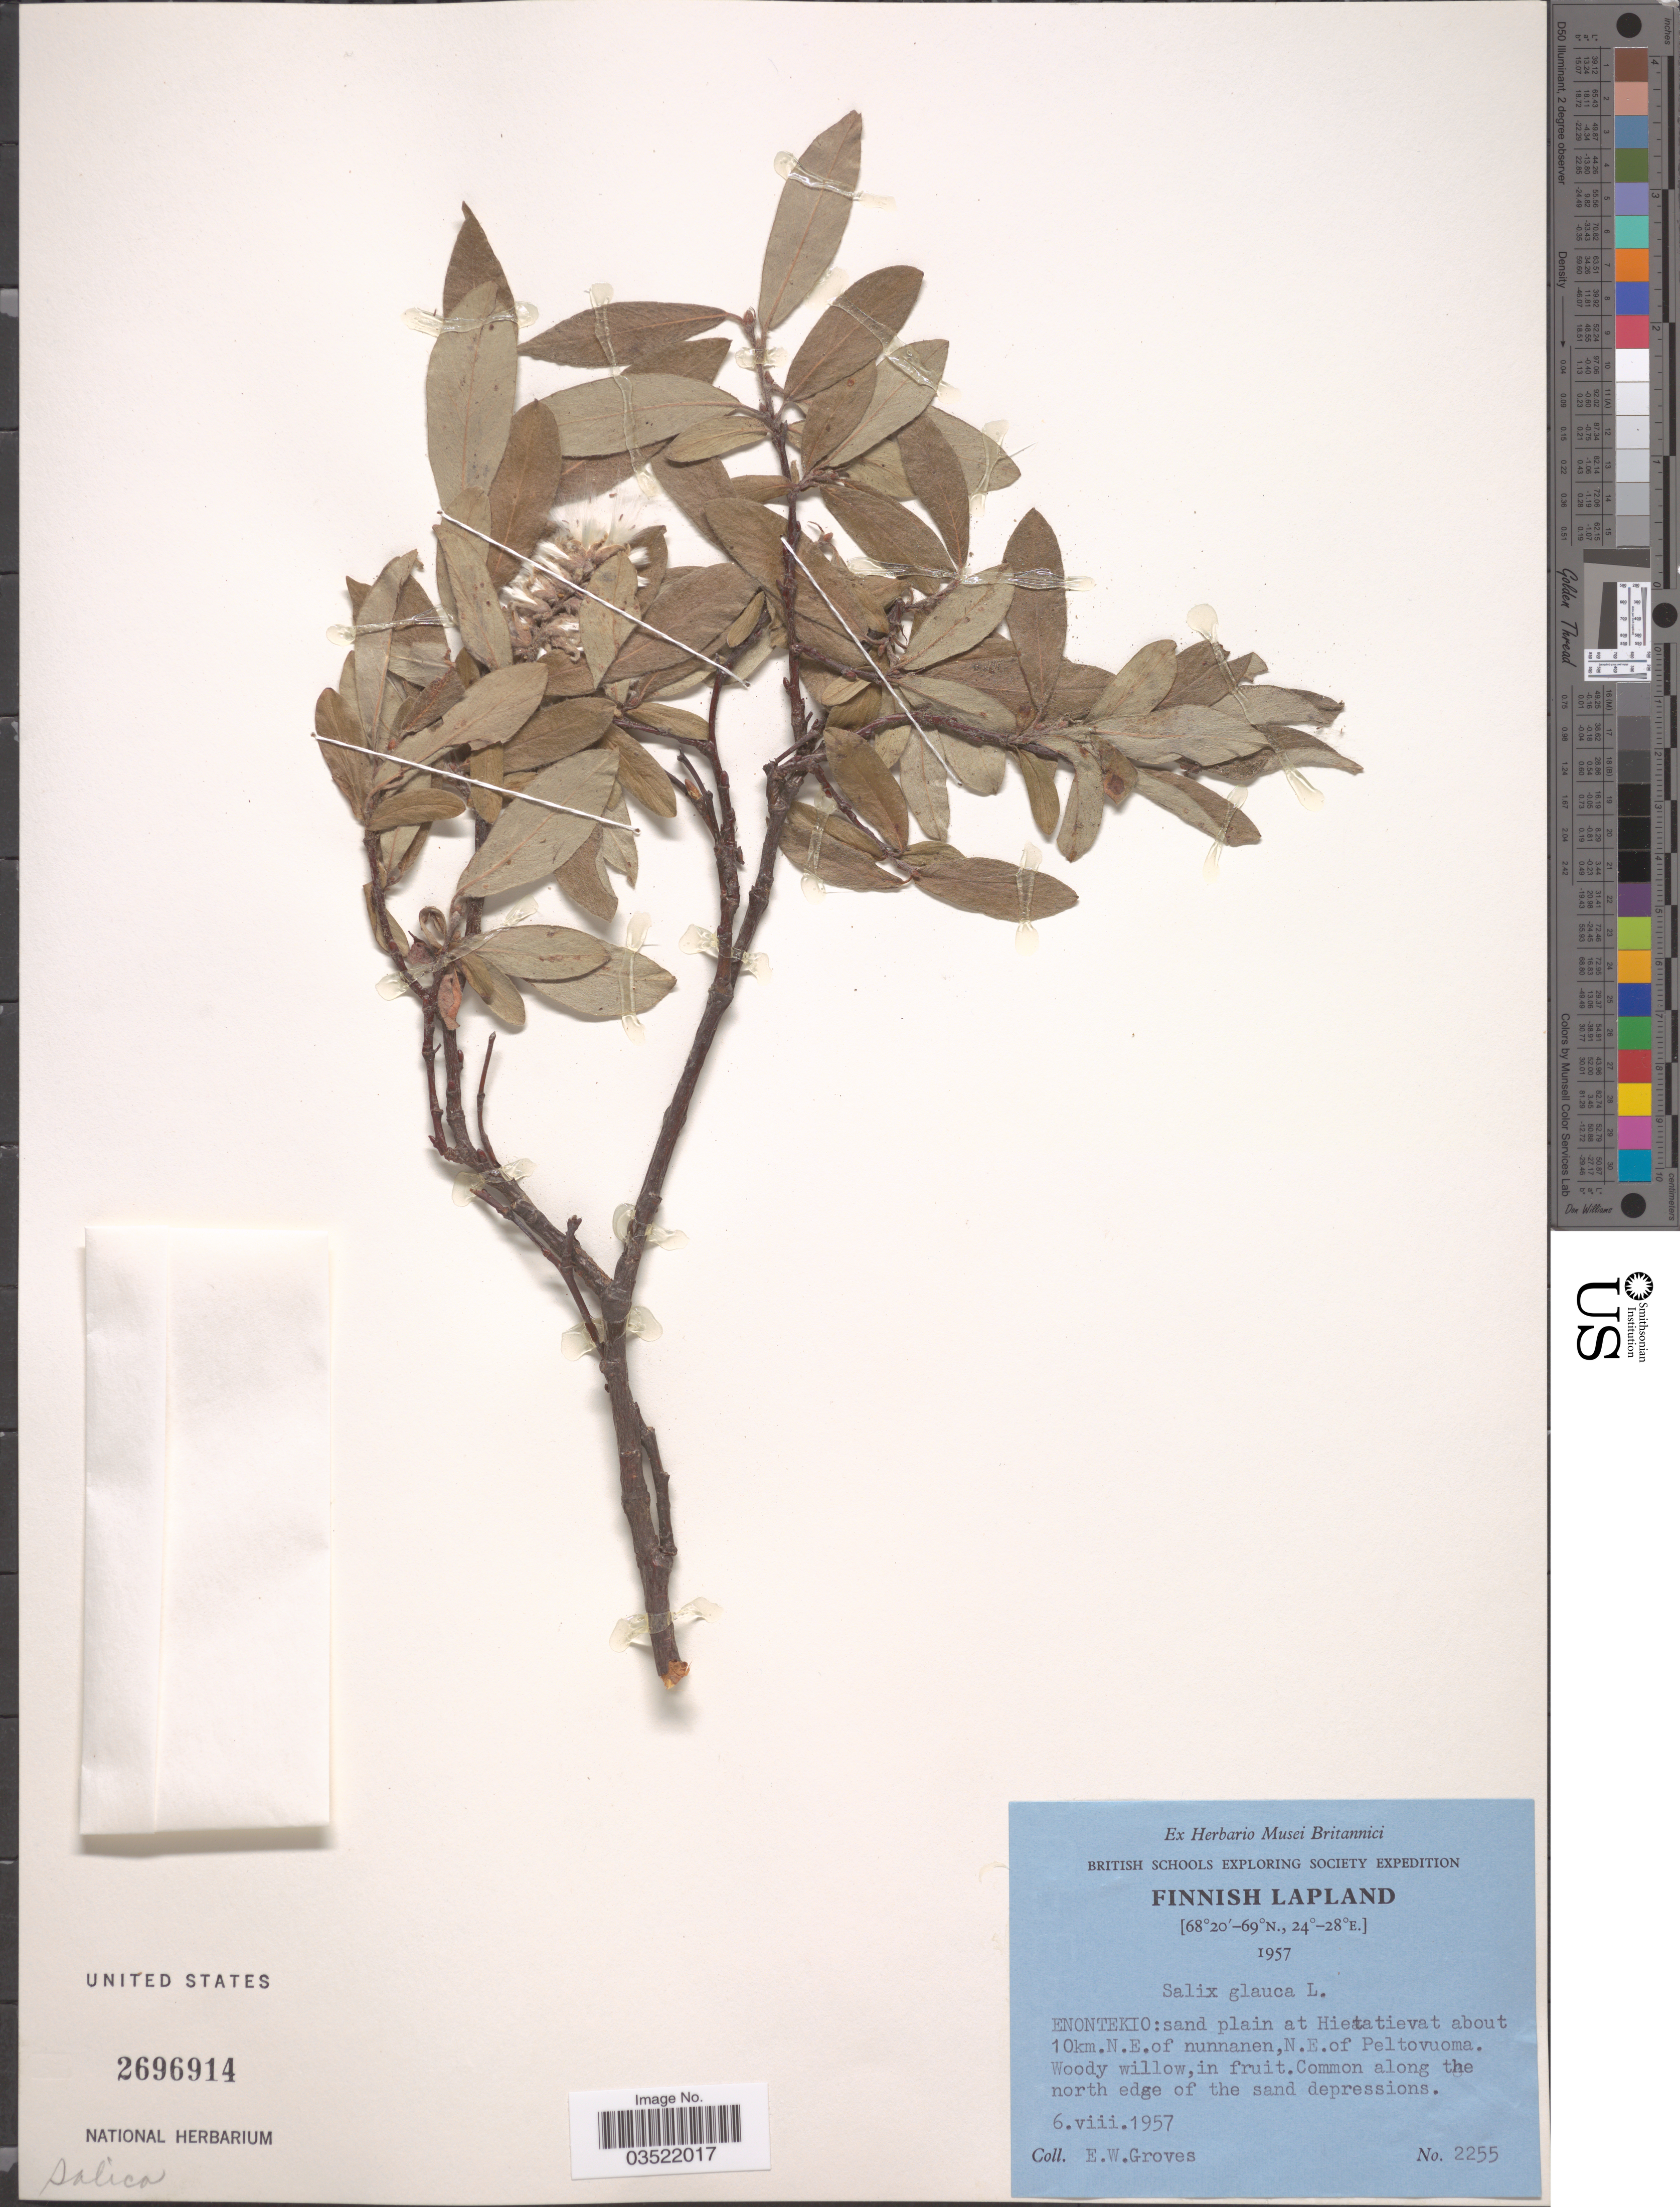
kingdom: Plantae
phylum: Tracheophyta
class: Magnoliopsida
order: Malpighiales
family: Salicaceae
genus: Salix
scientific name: Salix glauca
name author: L.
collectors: E. Groves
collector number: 2255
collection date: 1957-08-06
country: Finland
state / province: Lappi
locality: Enontekio: about 10km. N.E. of nunnanen, N.E. of Peltovuoma.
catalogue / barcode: US 2696914